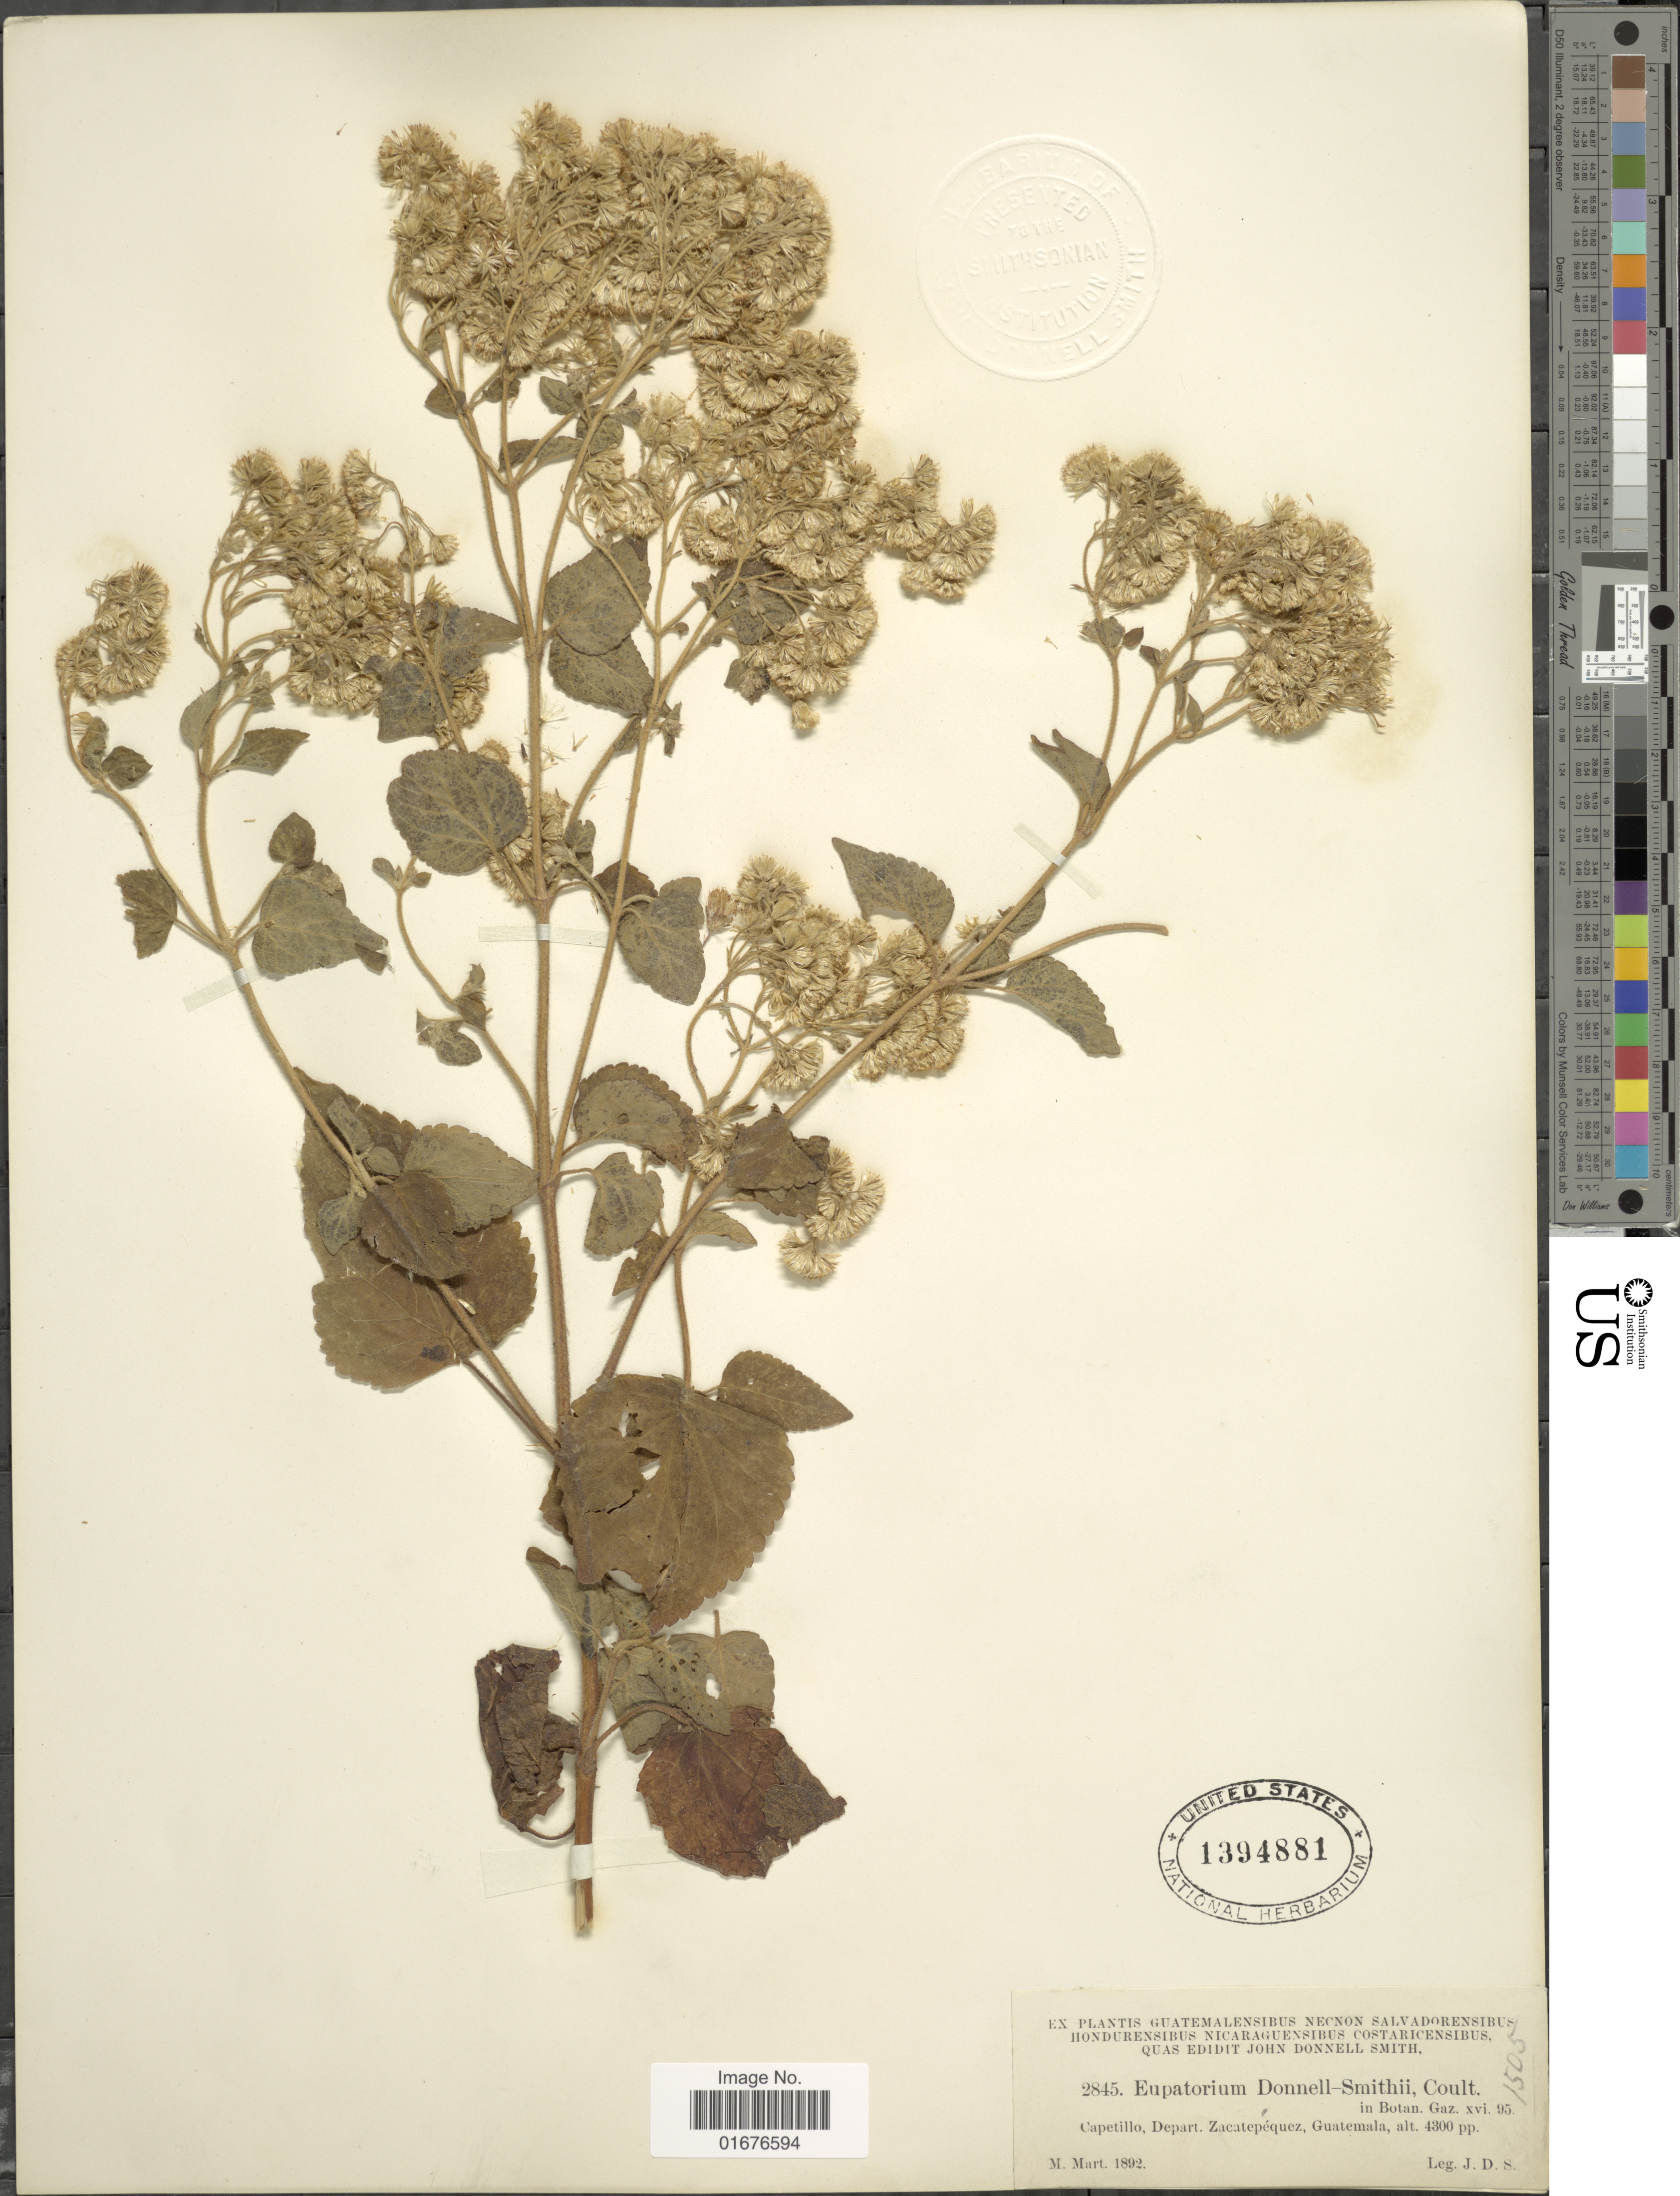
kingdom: Plantae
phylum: Tracheophyta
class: Magnoliopsida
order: Asterales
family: Asteraceae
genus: Ageratina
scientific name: Ageratina pichinchensis var. bustamenta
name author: (DC.) R.M. King & H. Rob.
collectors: J. Donnell Smith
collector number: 2845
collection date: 1892-03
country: Guatemala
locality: Capetillo, Depart. Zacatepéquez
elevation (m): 1311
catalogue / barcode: US 1394881